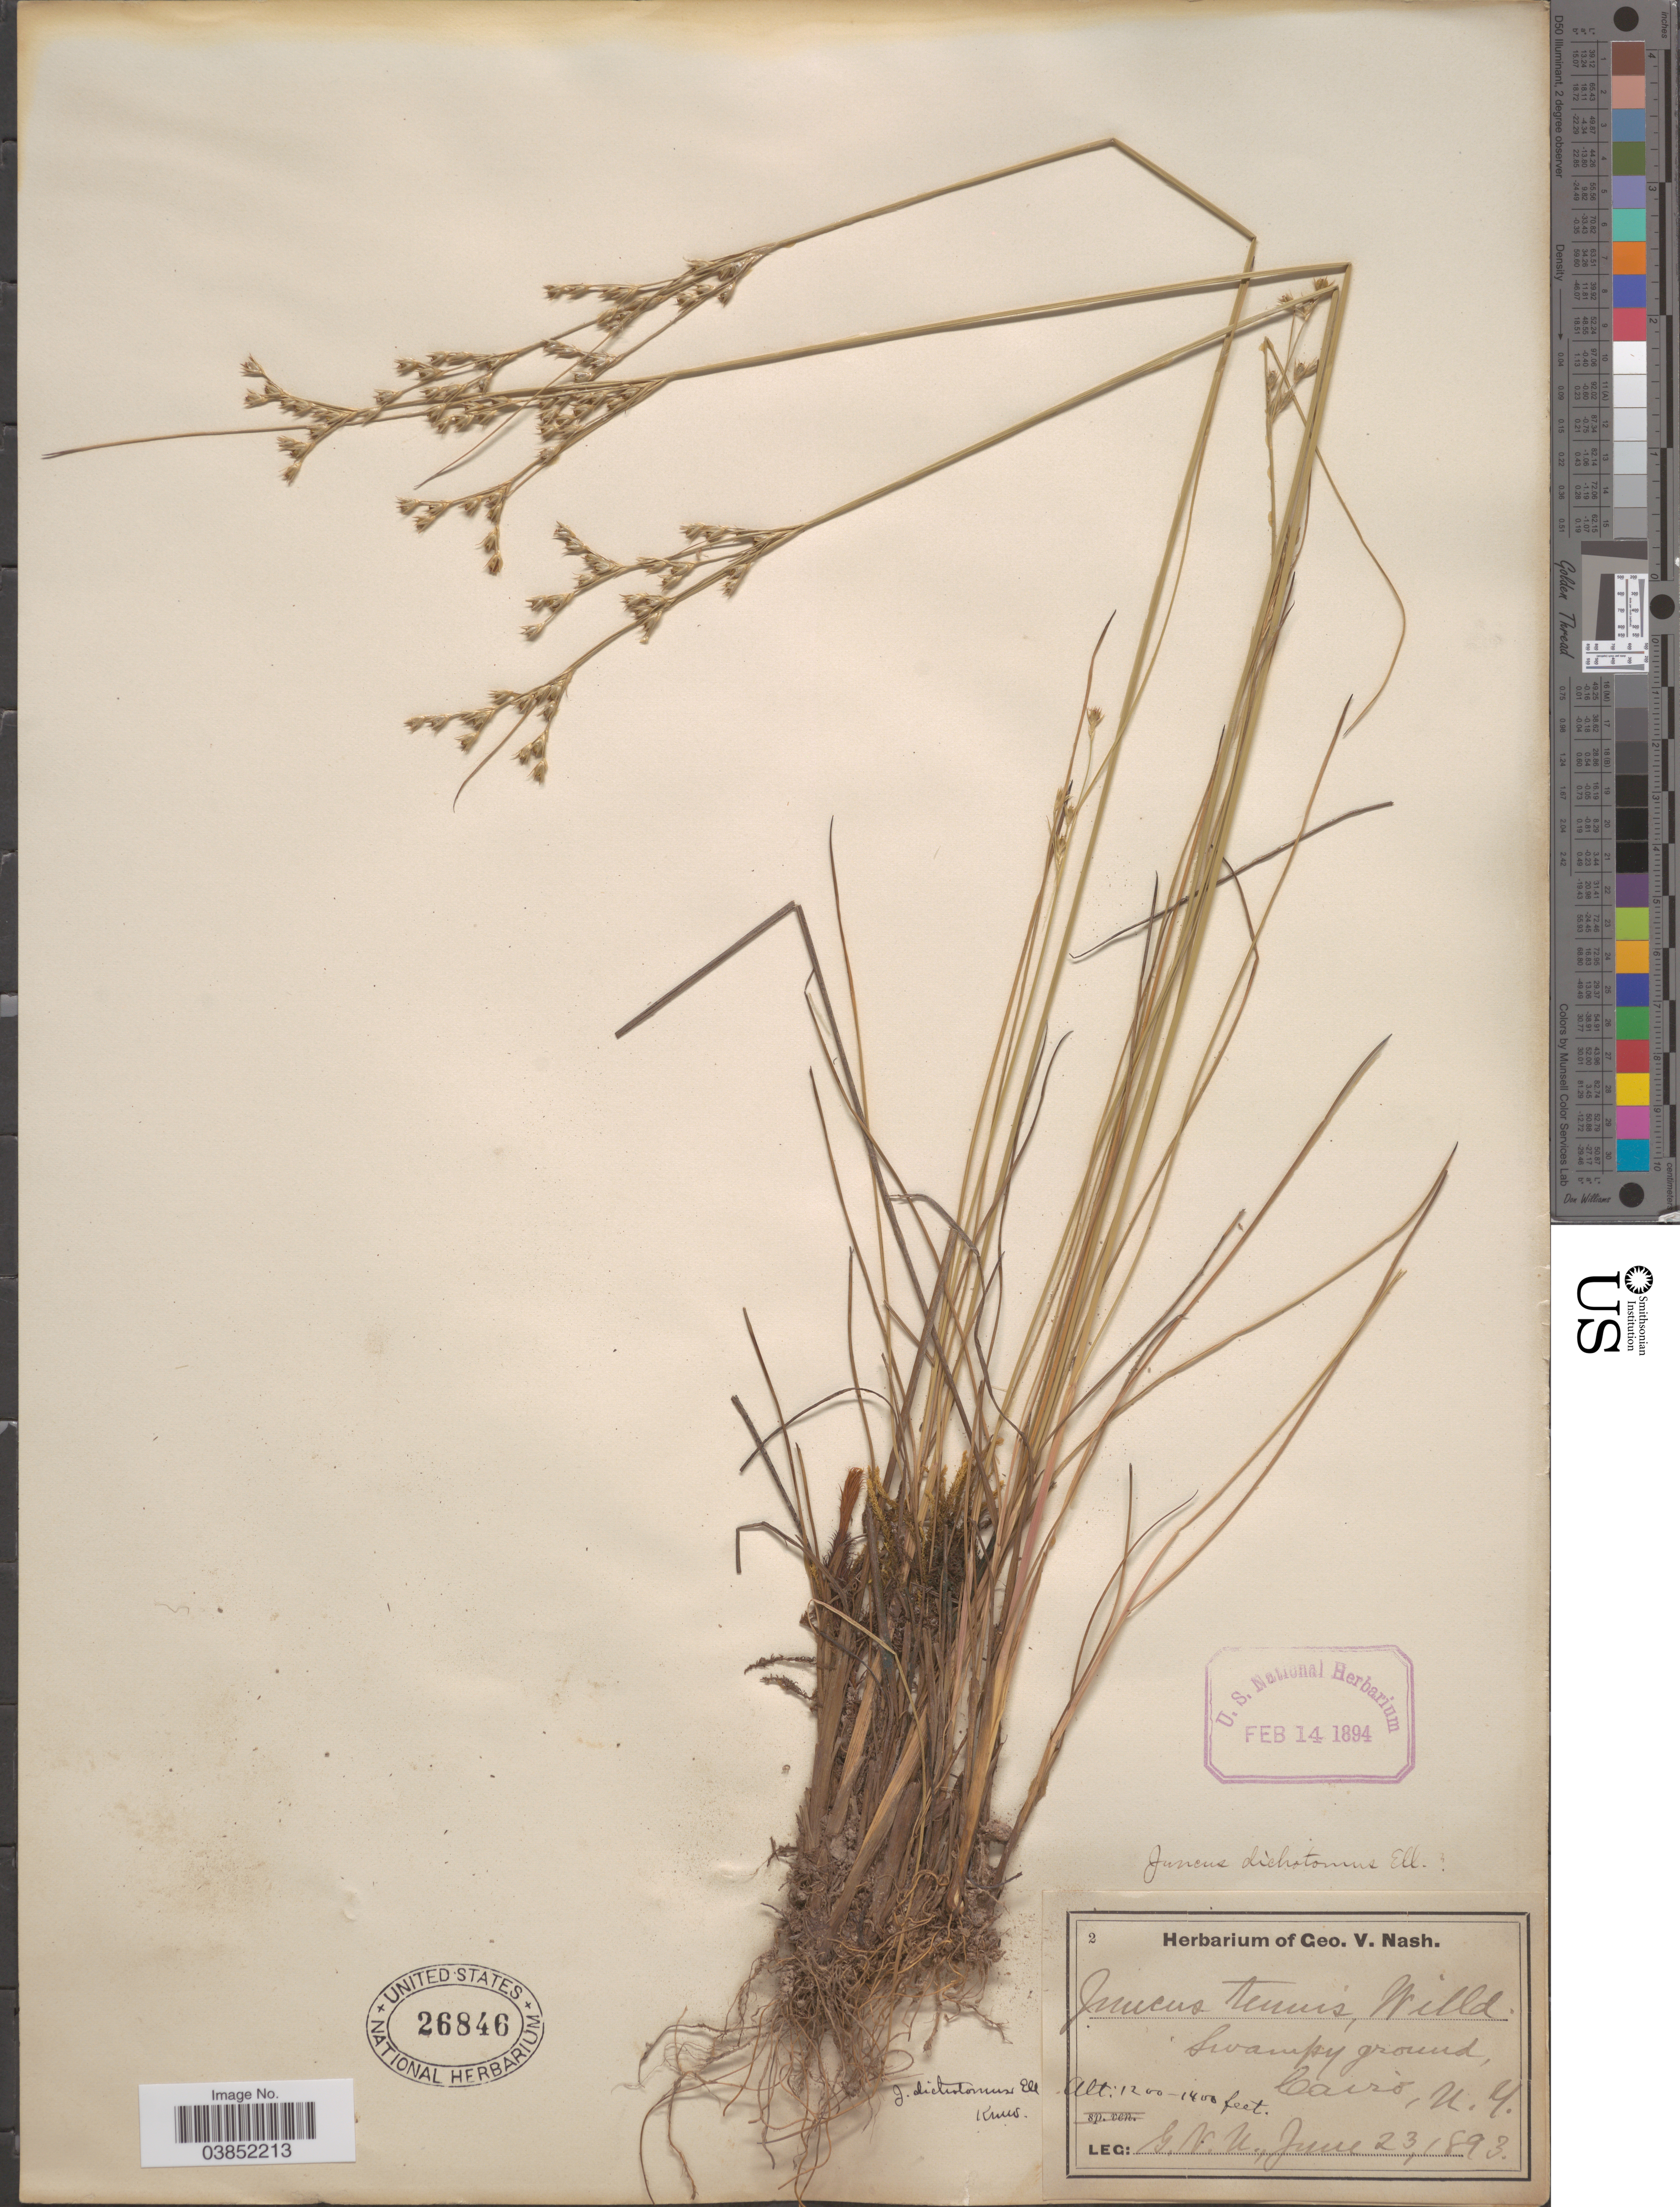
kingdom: Plantae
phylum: Tracheophyta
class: Liliopsida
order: Poales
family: Juncaceae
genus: Juncus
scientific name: Juncus dichotomus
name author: Elliott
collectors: G. V. Nash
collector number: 2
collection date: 1893-06-23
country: United States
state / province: New York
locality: Swampy ground, Cairo.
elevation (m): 366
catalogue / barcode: US 26846